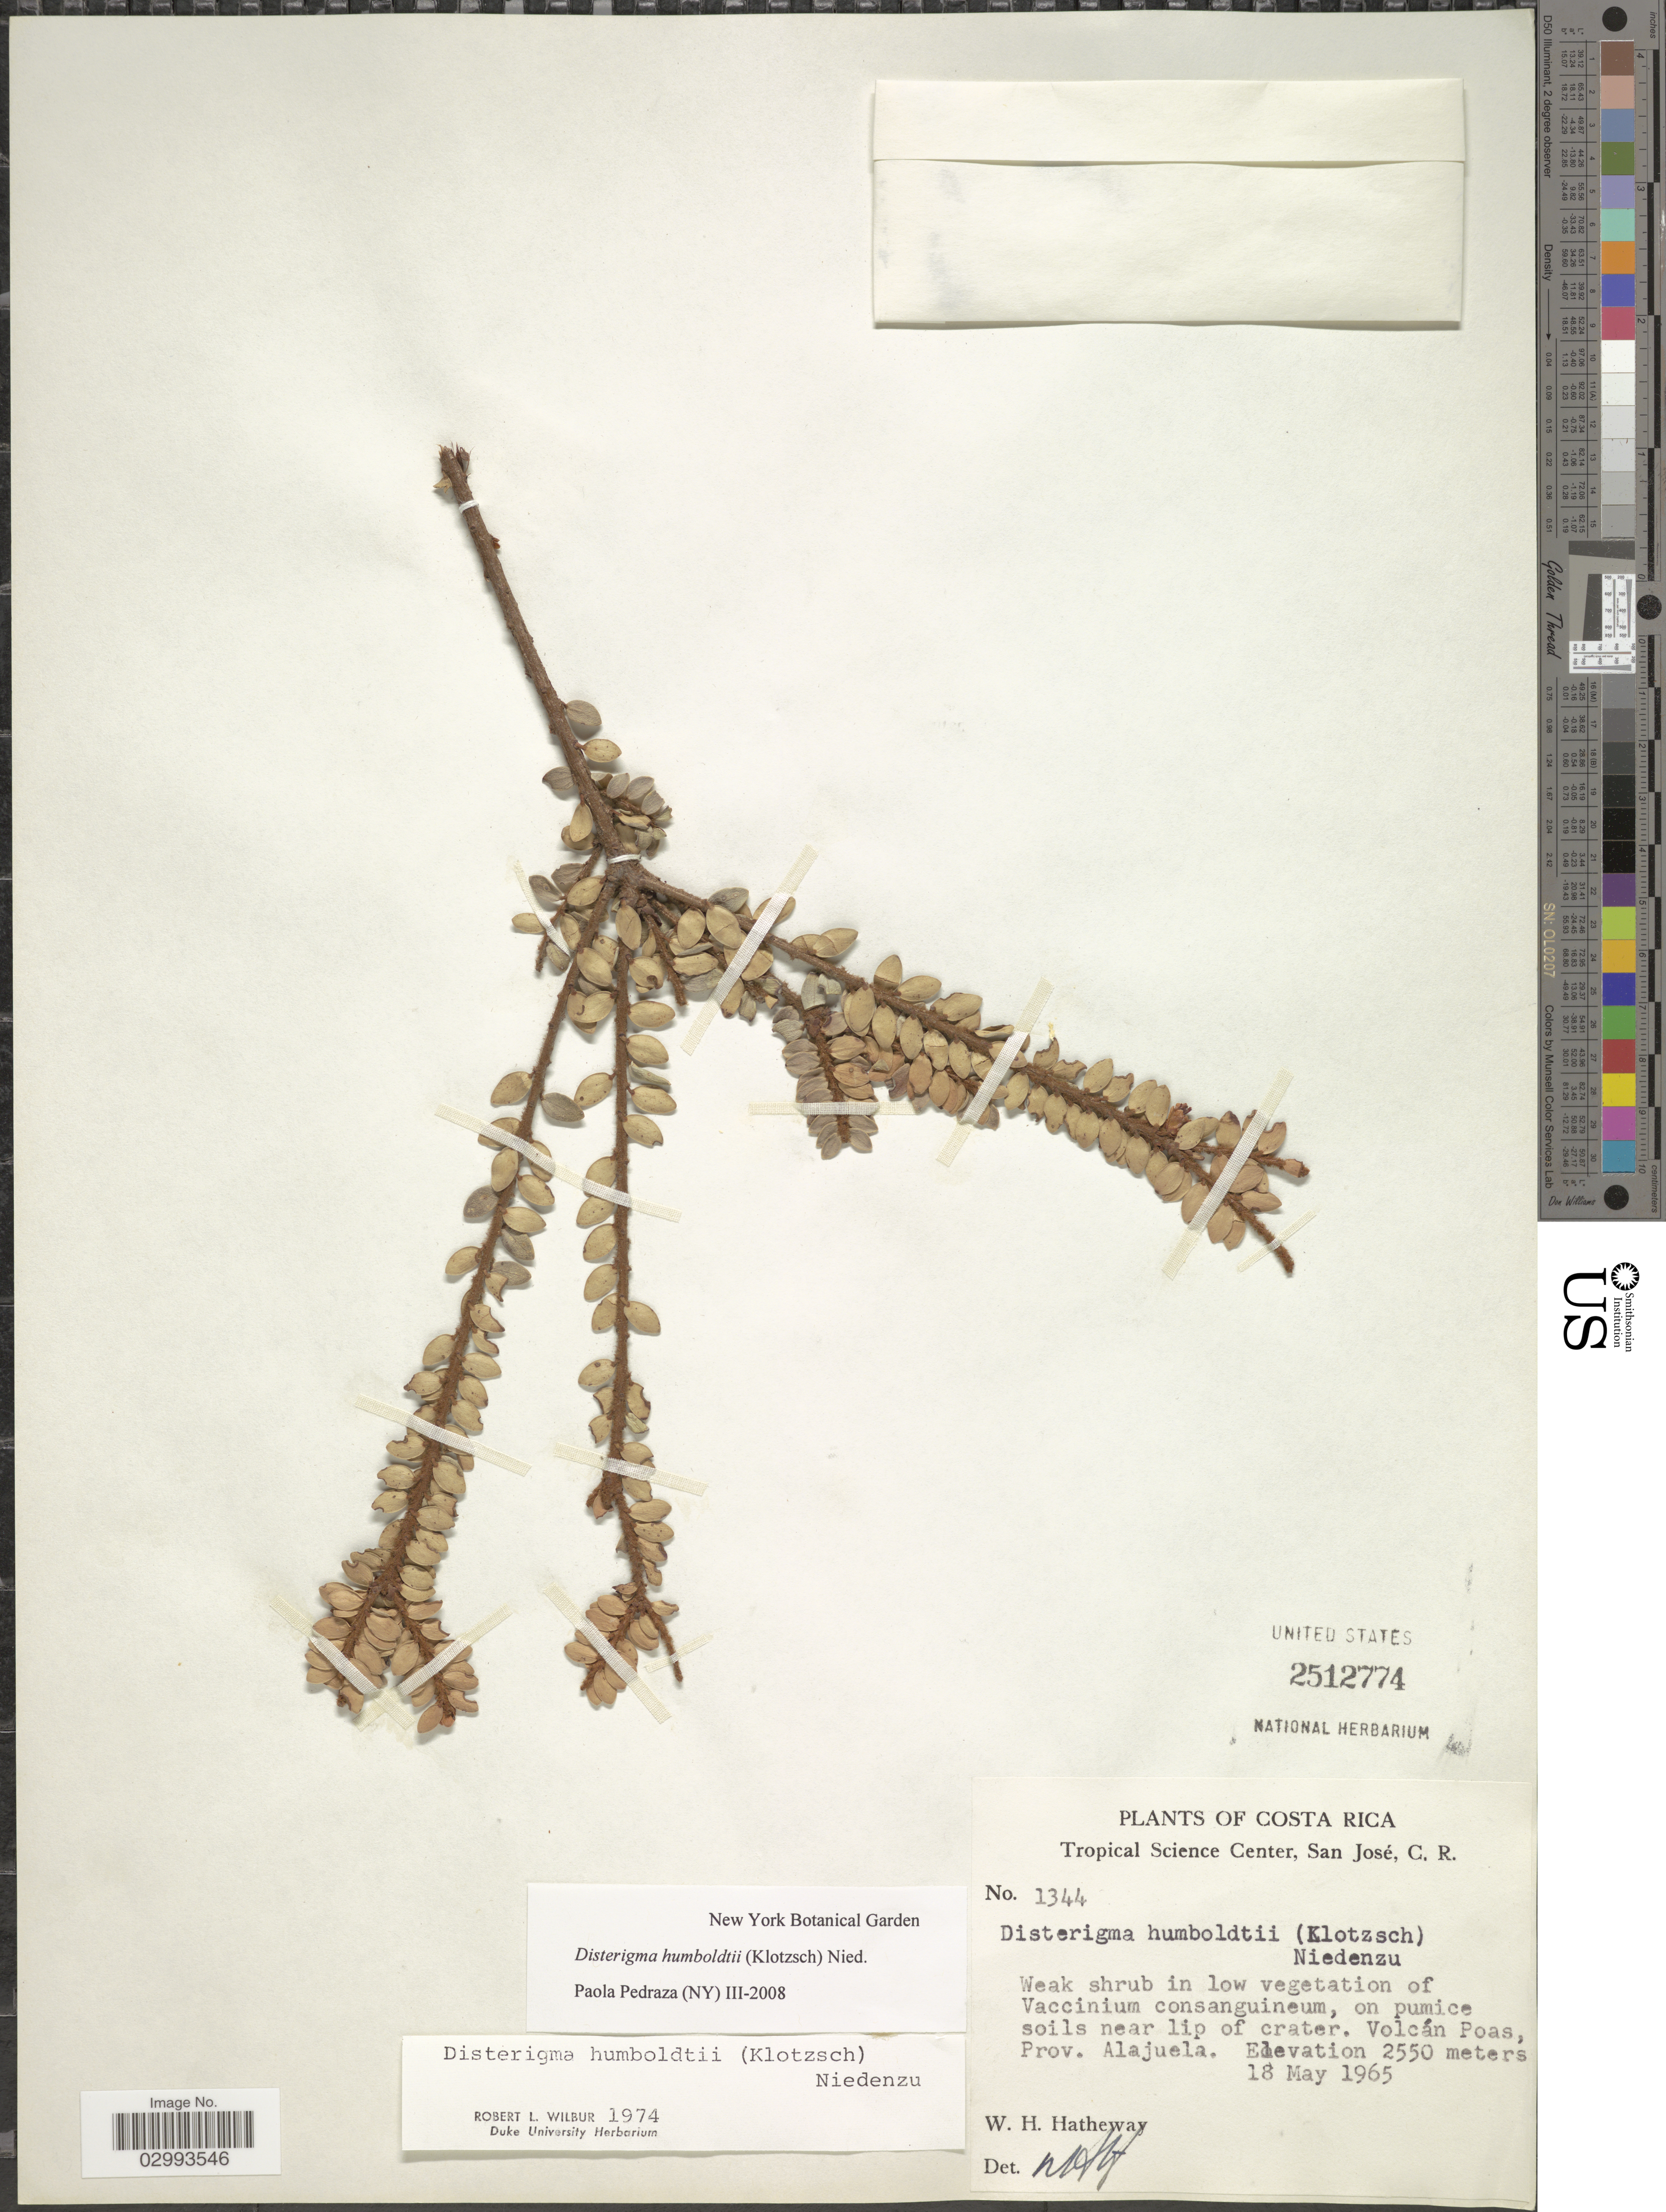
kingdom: Plantae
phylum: Tracheophyta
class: Magnoliopsida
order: Ericales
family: Ericaceae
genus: Disterigma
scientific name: Disterigma humboldtii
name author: (Klotzsch) Nied.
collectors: W. H. Hatheway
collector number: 1344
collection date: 1965-05-18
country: Costa Rica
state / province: Alajuela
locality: On pumice soils near lip of crater. Volcán Poas.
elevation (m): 2550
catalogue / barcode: US 2512774